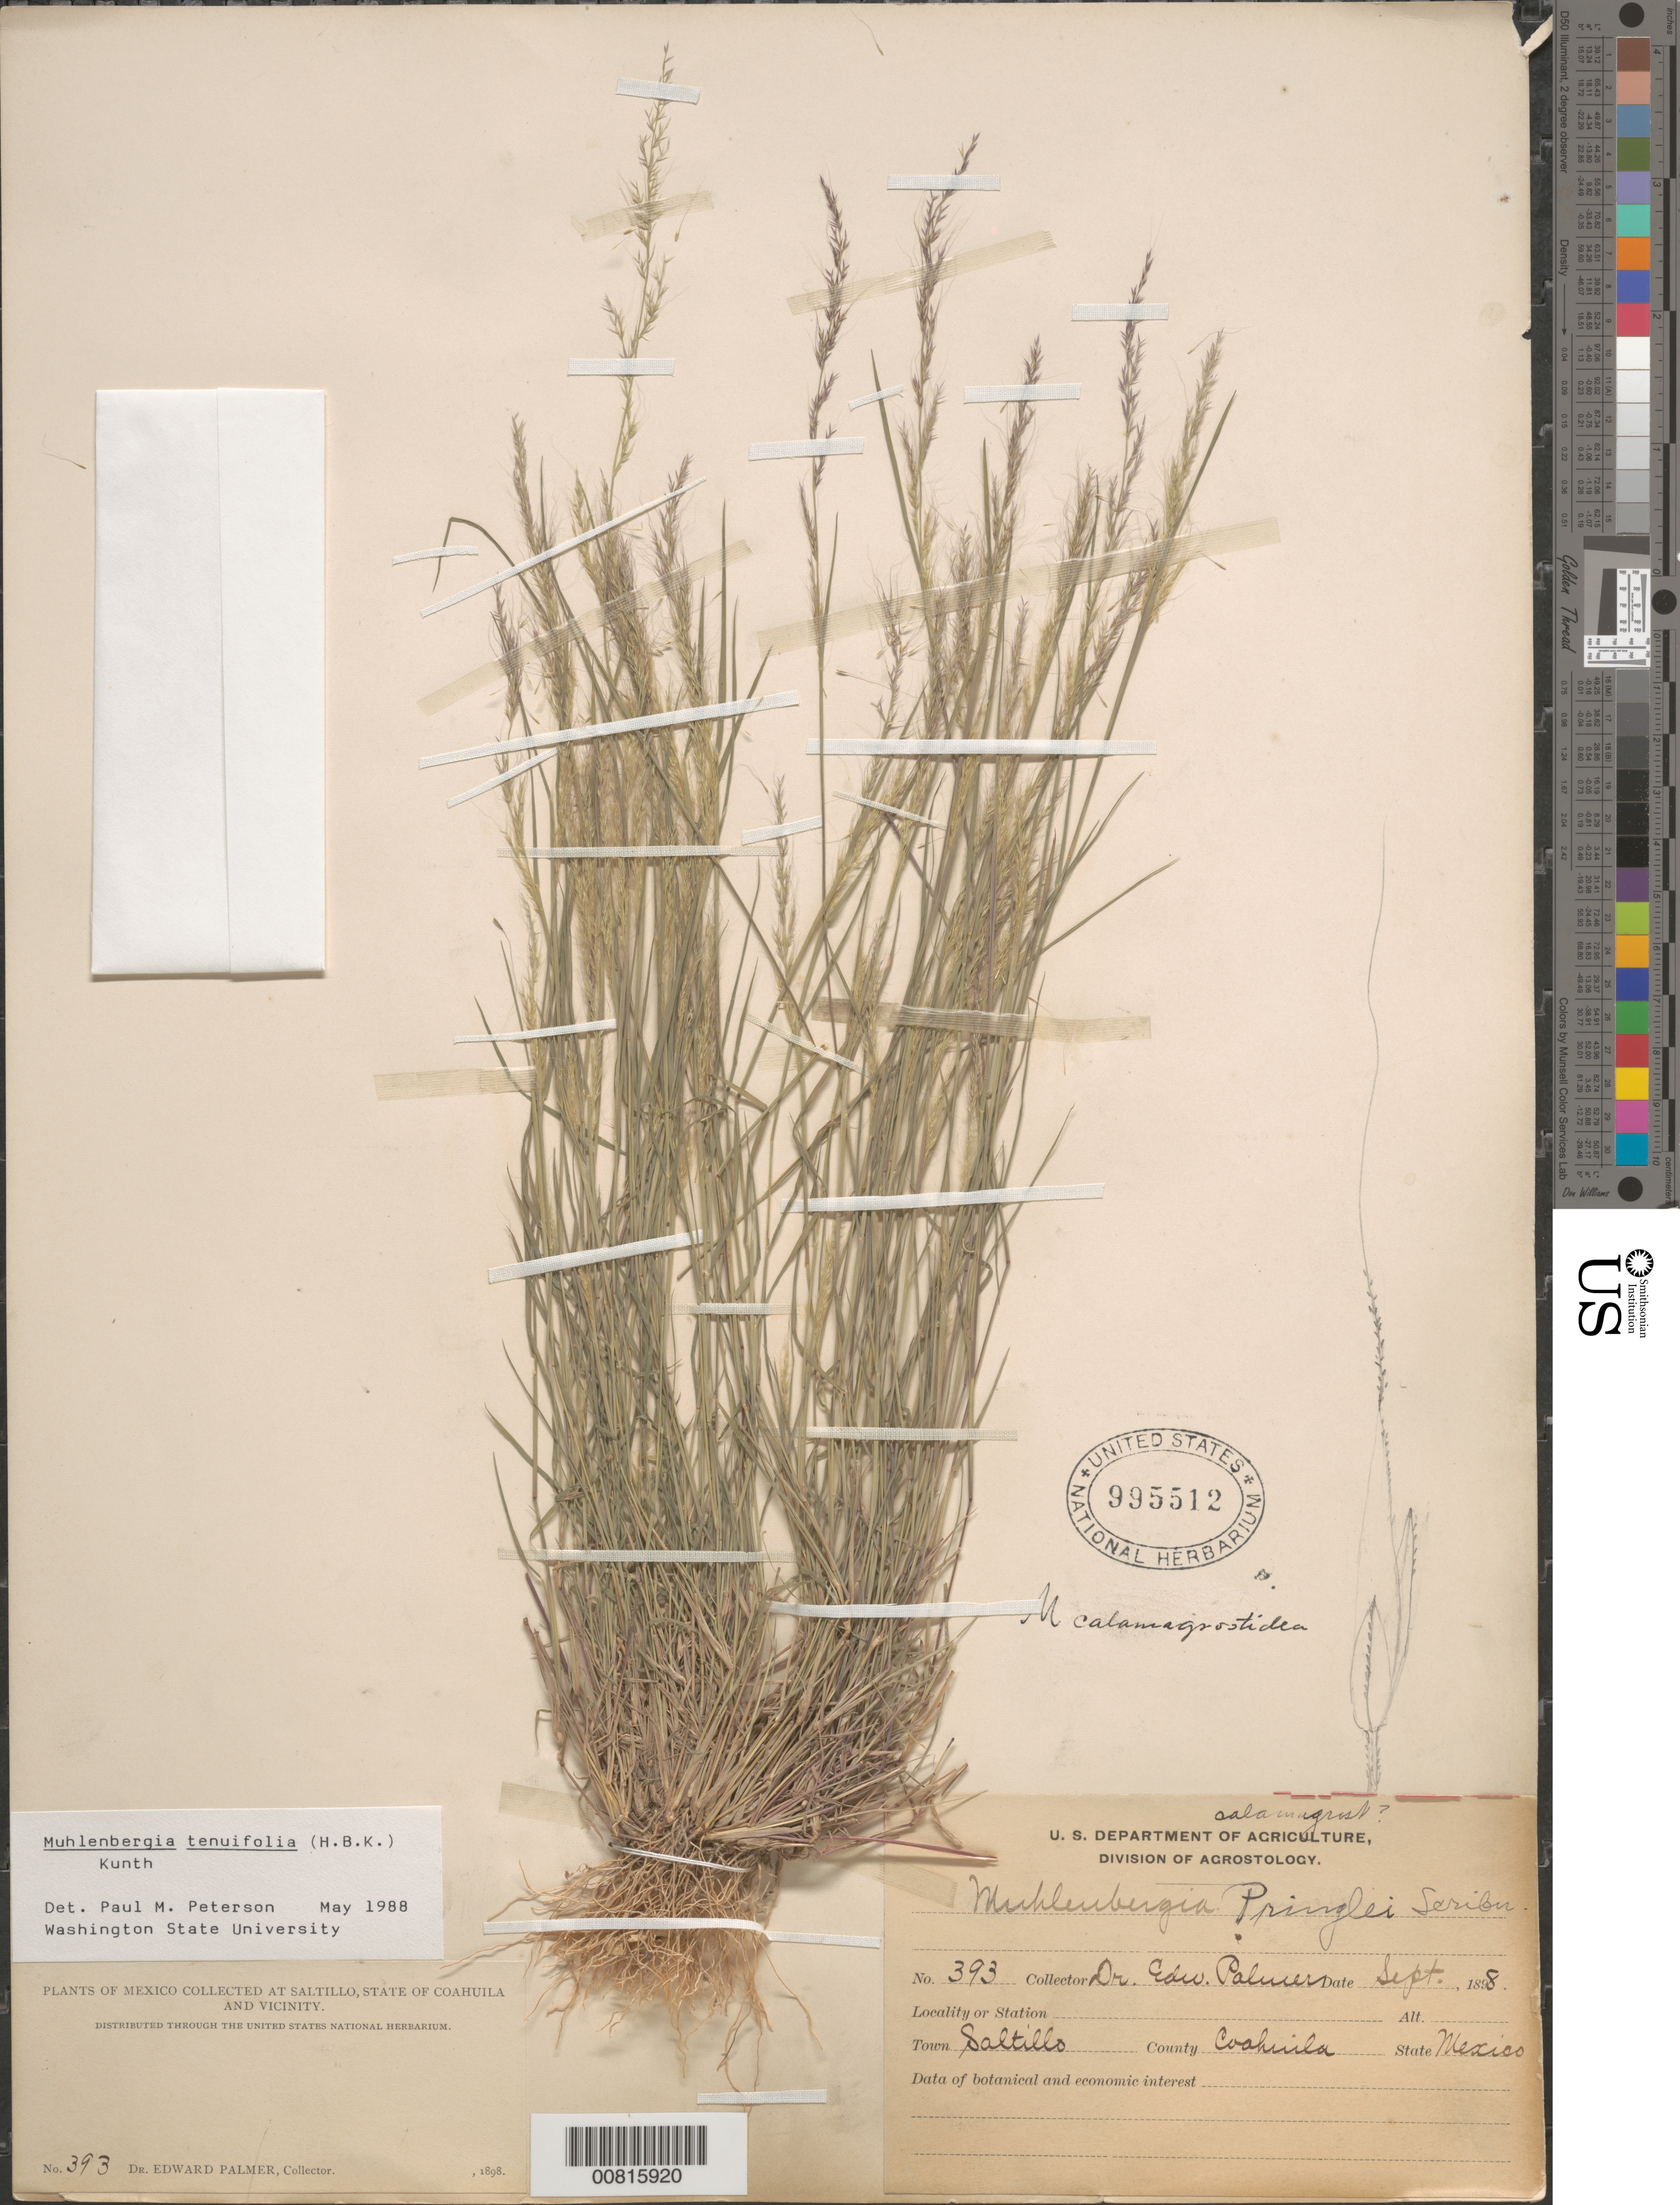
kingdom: Plantae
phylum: Tracheophyta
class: Liliopsida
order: Poales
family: Poaceae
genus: Muhlenbergia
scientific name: Muhlenbergia tenuifolia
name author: (Kunth) Kunth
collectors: E. Palmer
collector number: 393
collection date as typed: Sep 1898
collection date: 1898-09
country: Mexico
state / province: Coahuila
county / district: Saltillo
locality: Saltillo, mpio. Saltillo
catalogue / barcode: US 995512